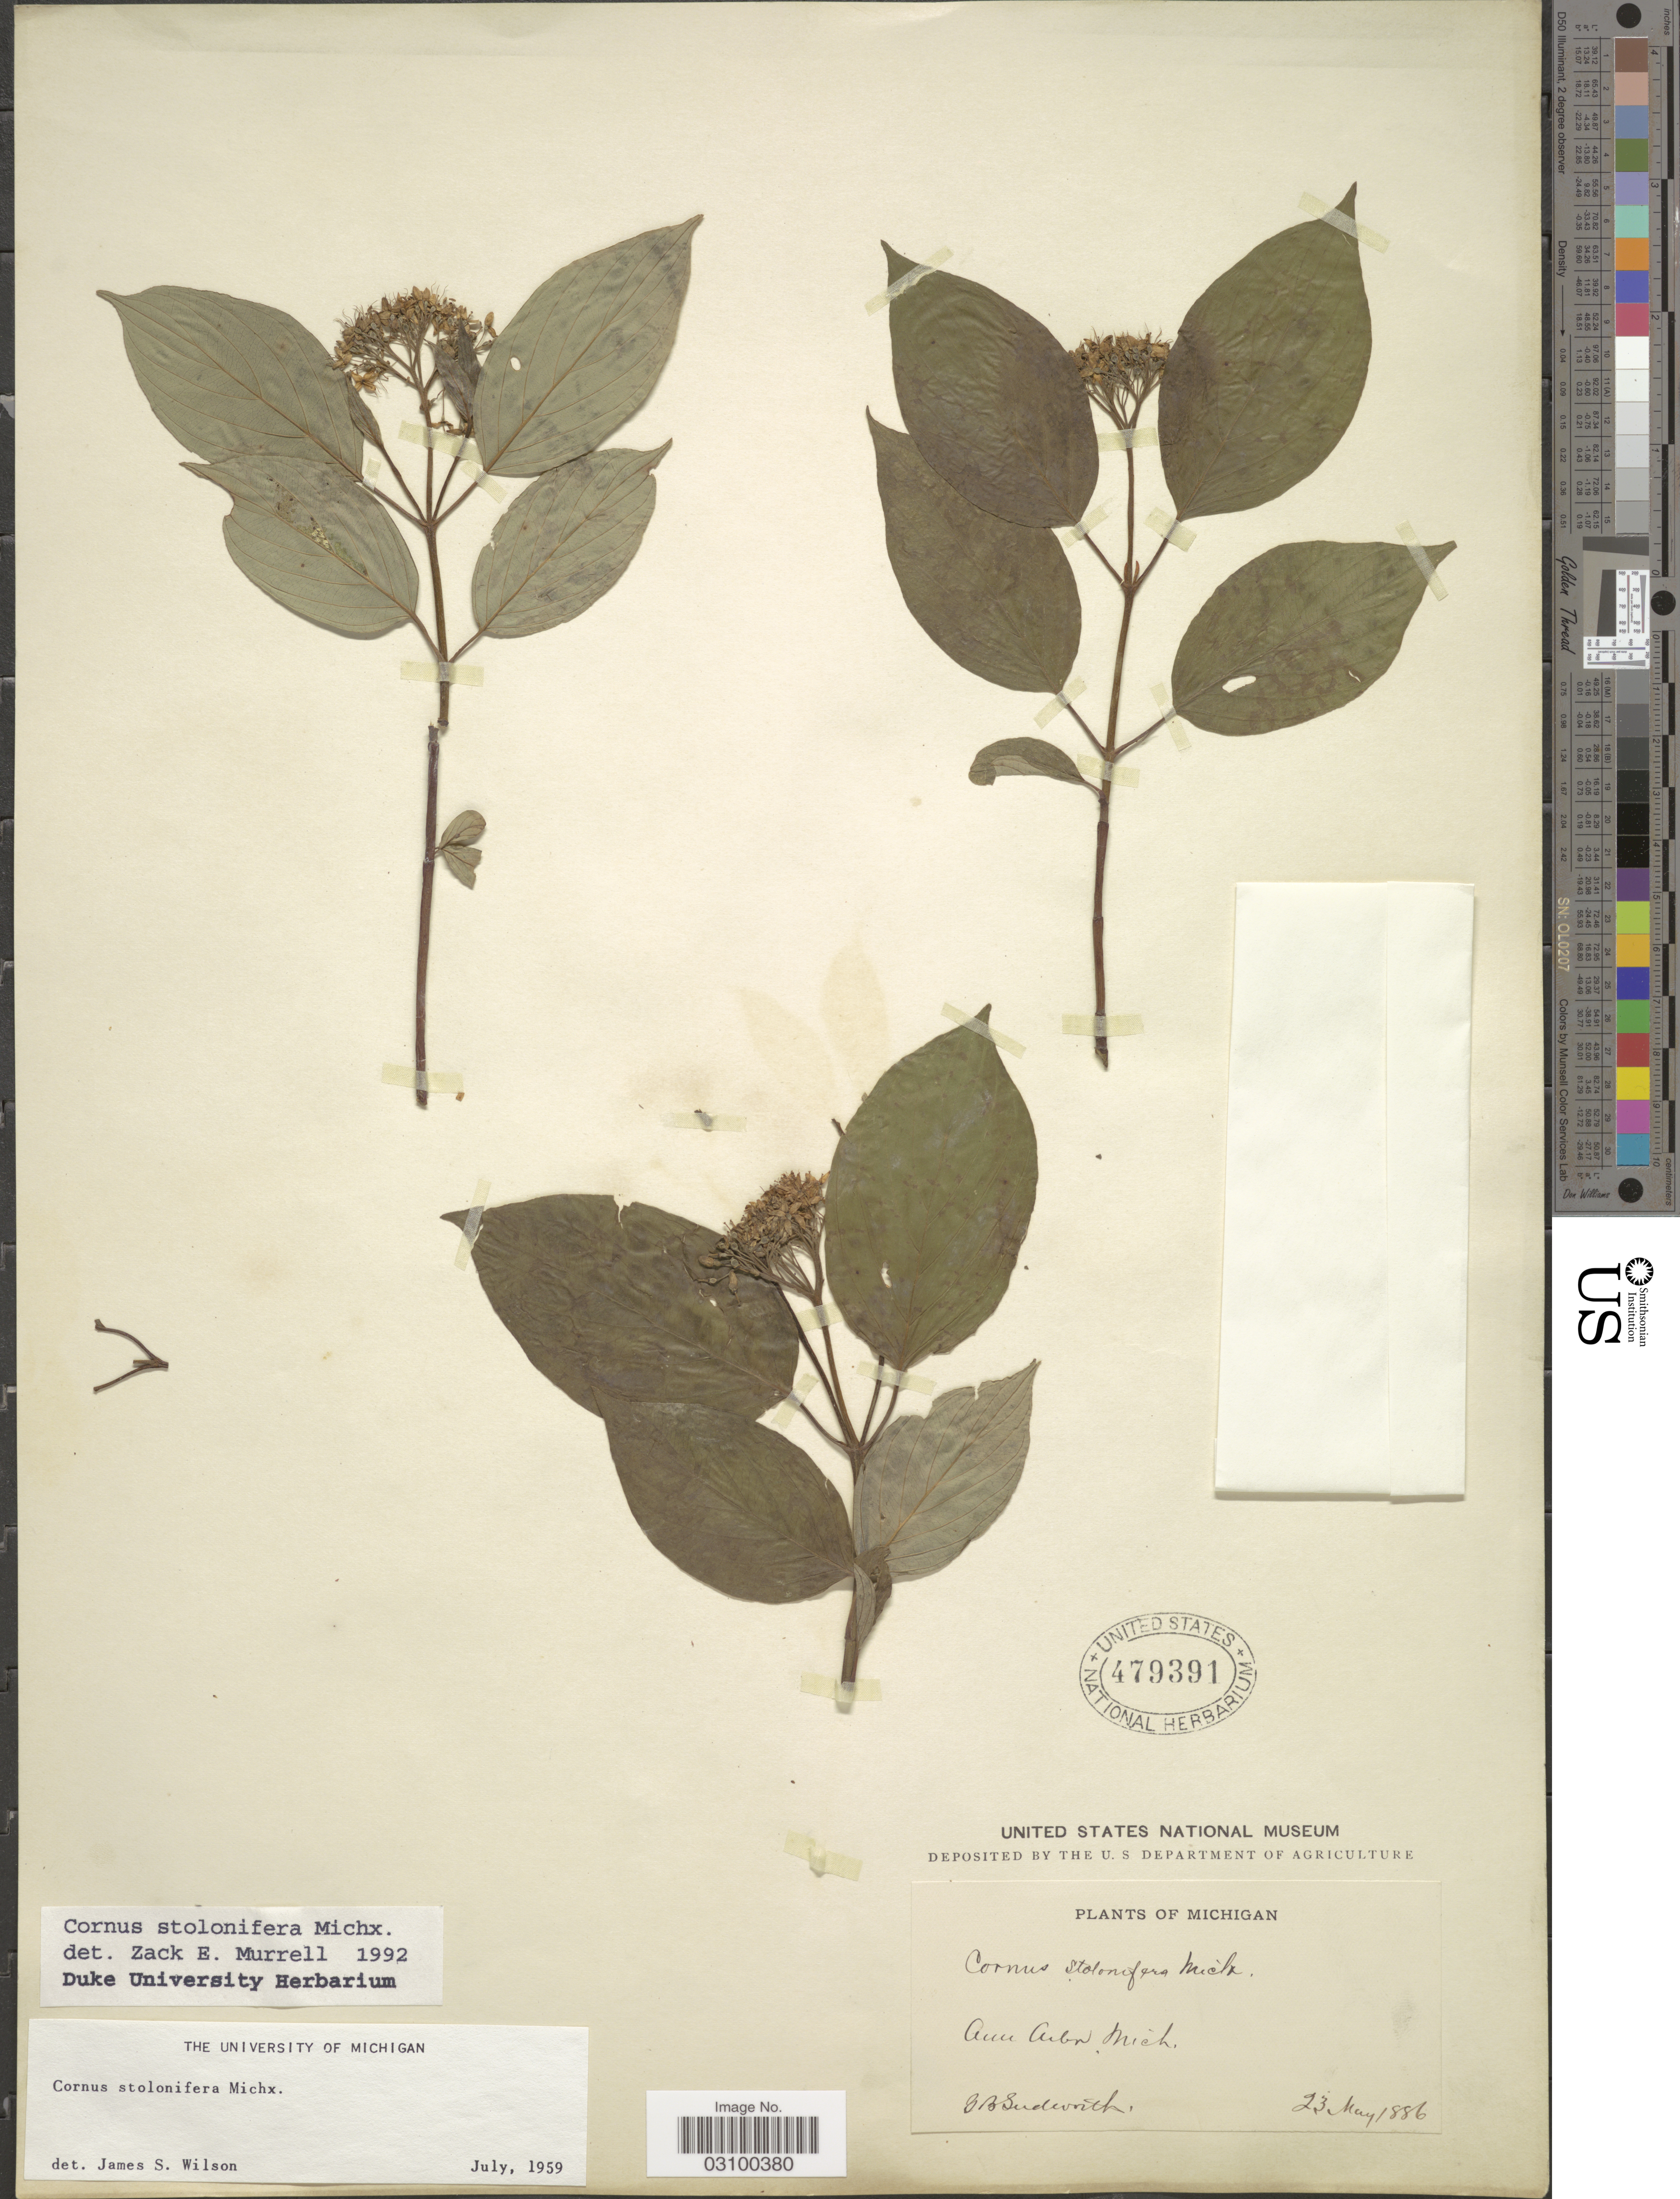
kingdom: Plantae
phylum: Tracheophyta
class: Magnoliopsida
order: Cornales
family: Cornaceae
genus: Cornus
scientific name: Cornus sericea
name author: L.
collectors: G. B. Sudworth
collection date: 1886-05-23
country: United States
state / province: Michigan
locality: Ann Arbor.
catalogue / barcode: US 479391